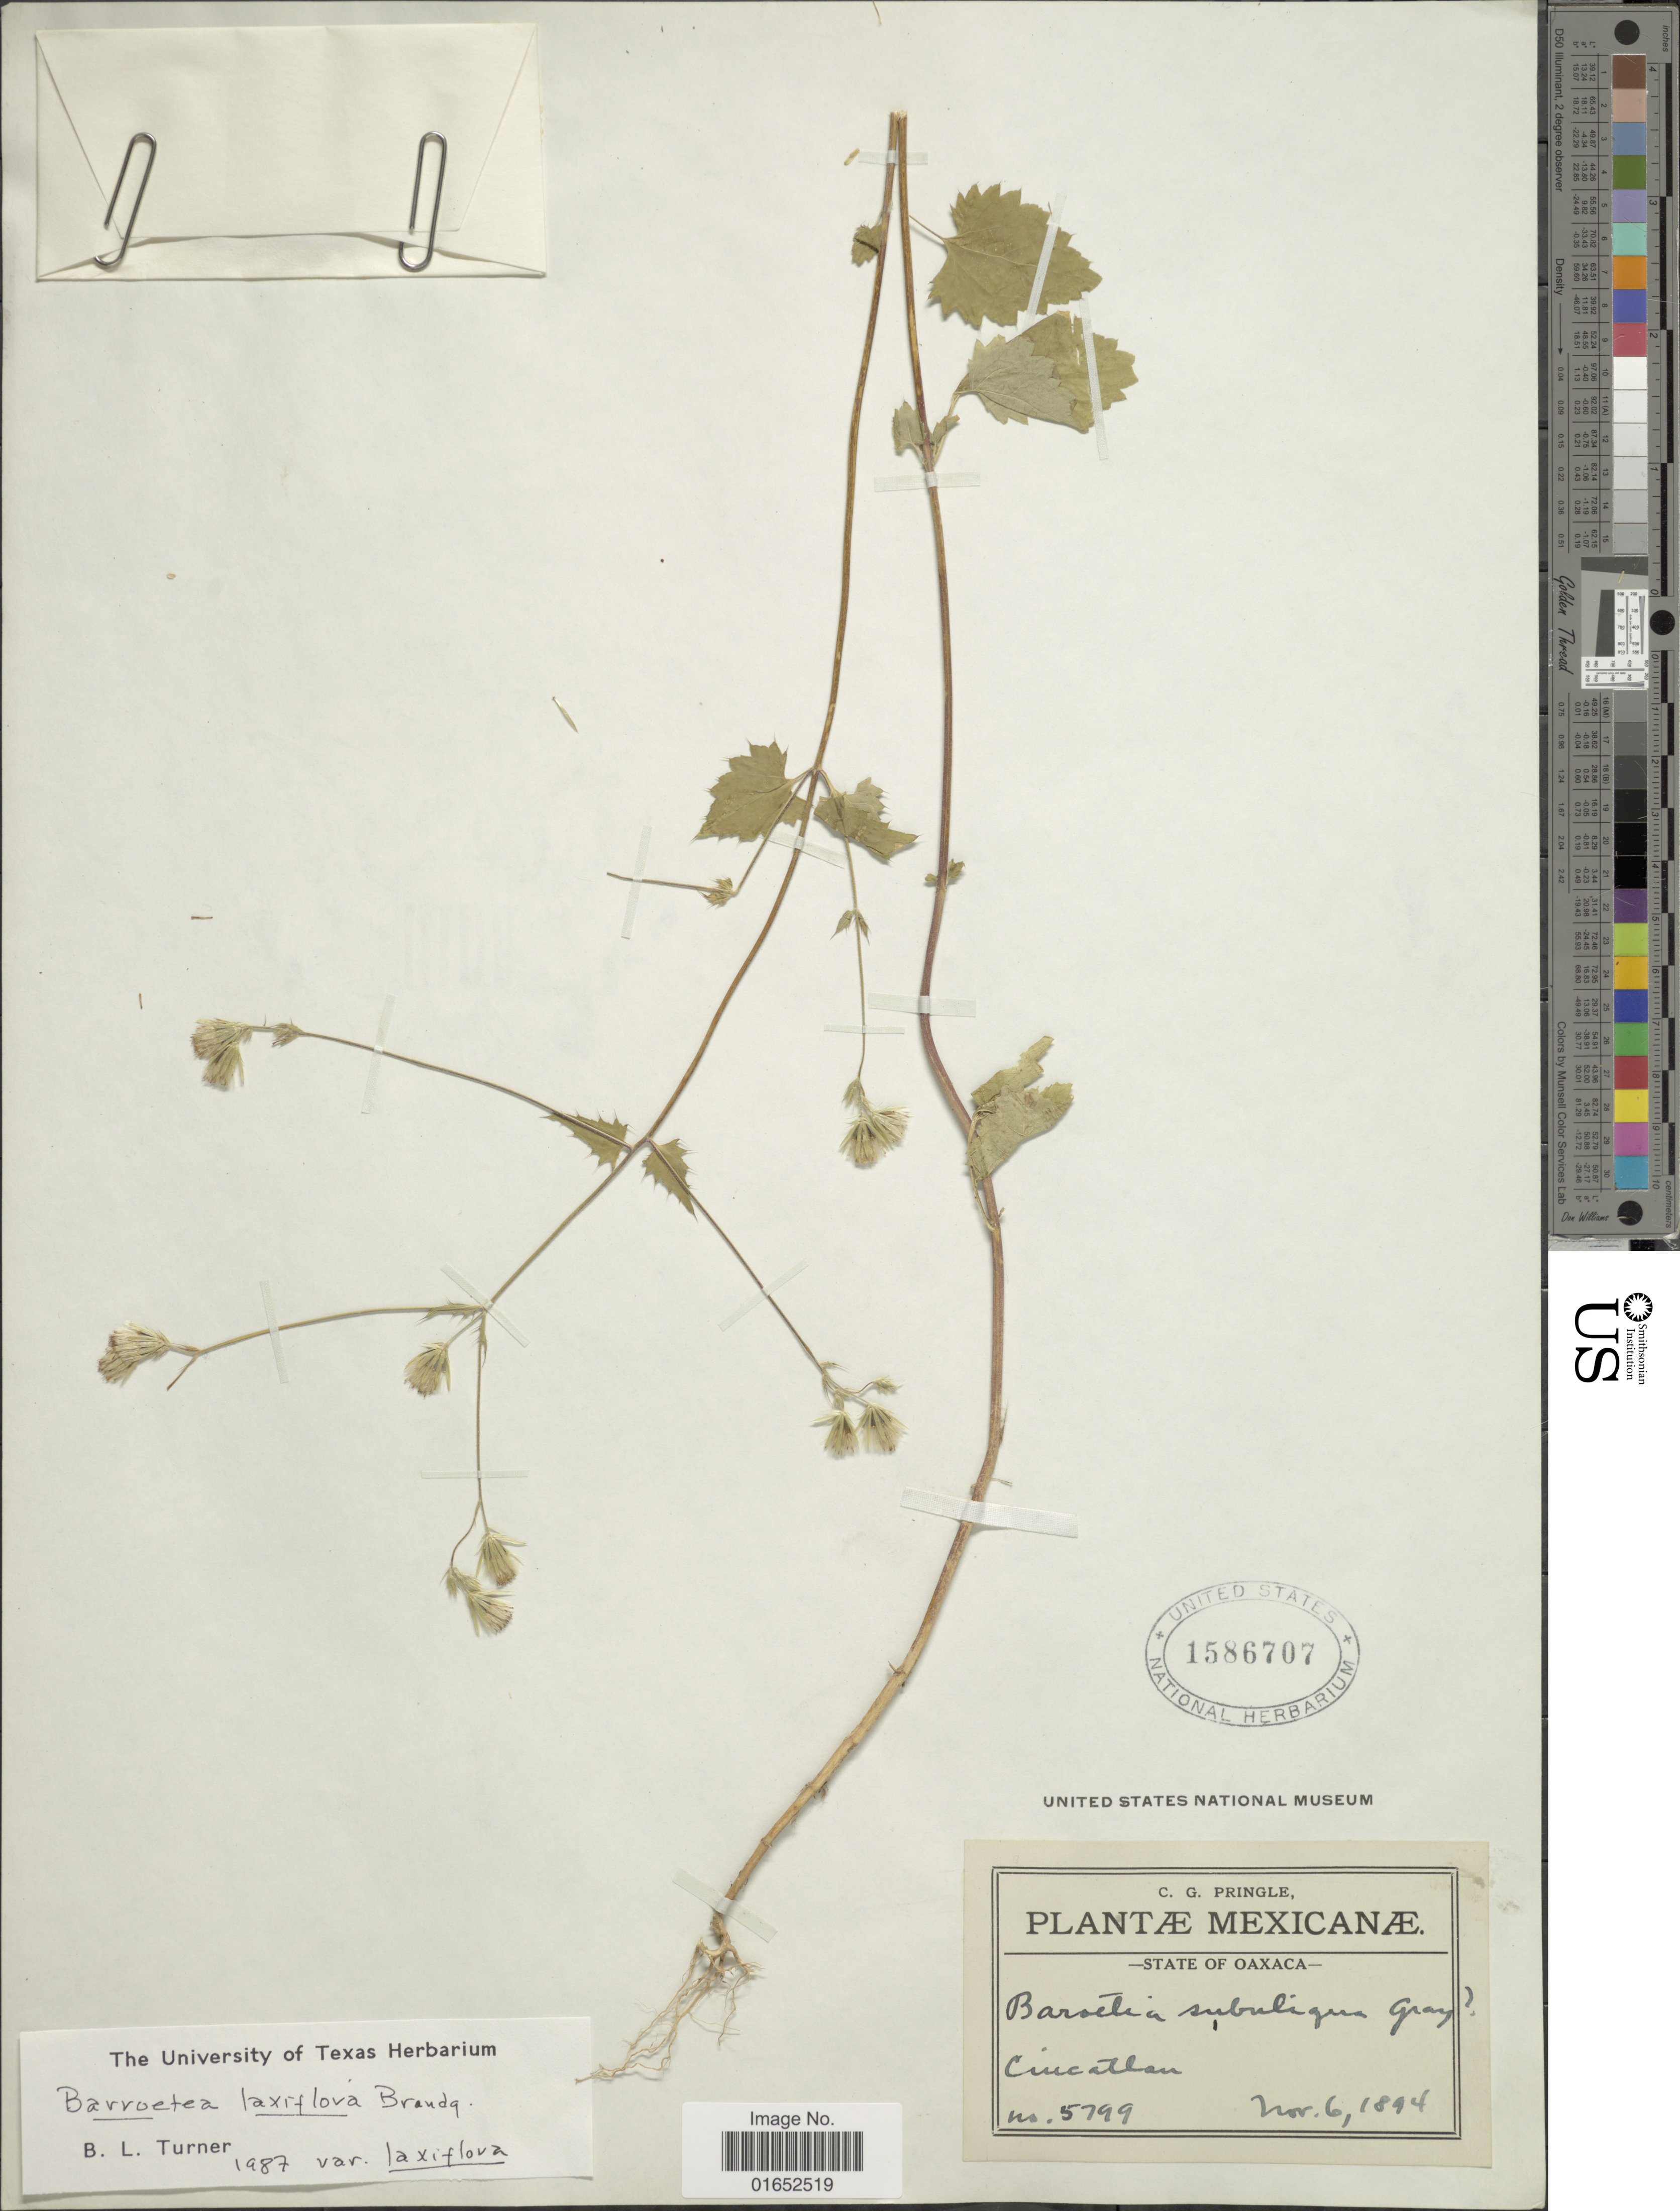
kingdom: Plantae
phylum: Tracheophyta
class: Magnoliopsida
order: Asterales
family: Asteraceae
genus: Barroetea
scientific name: Barroetea laxiflora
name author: Brandegee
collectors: C. G. Pringle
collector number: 5799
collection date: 1894-11-06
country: Mexico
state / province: Oaxaca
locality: Ciucatlan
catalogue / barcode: US 1586707